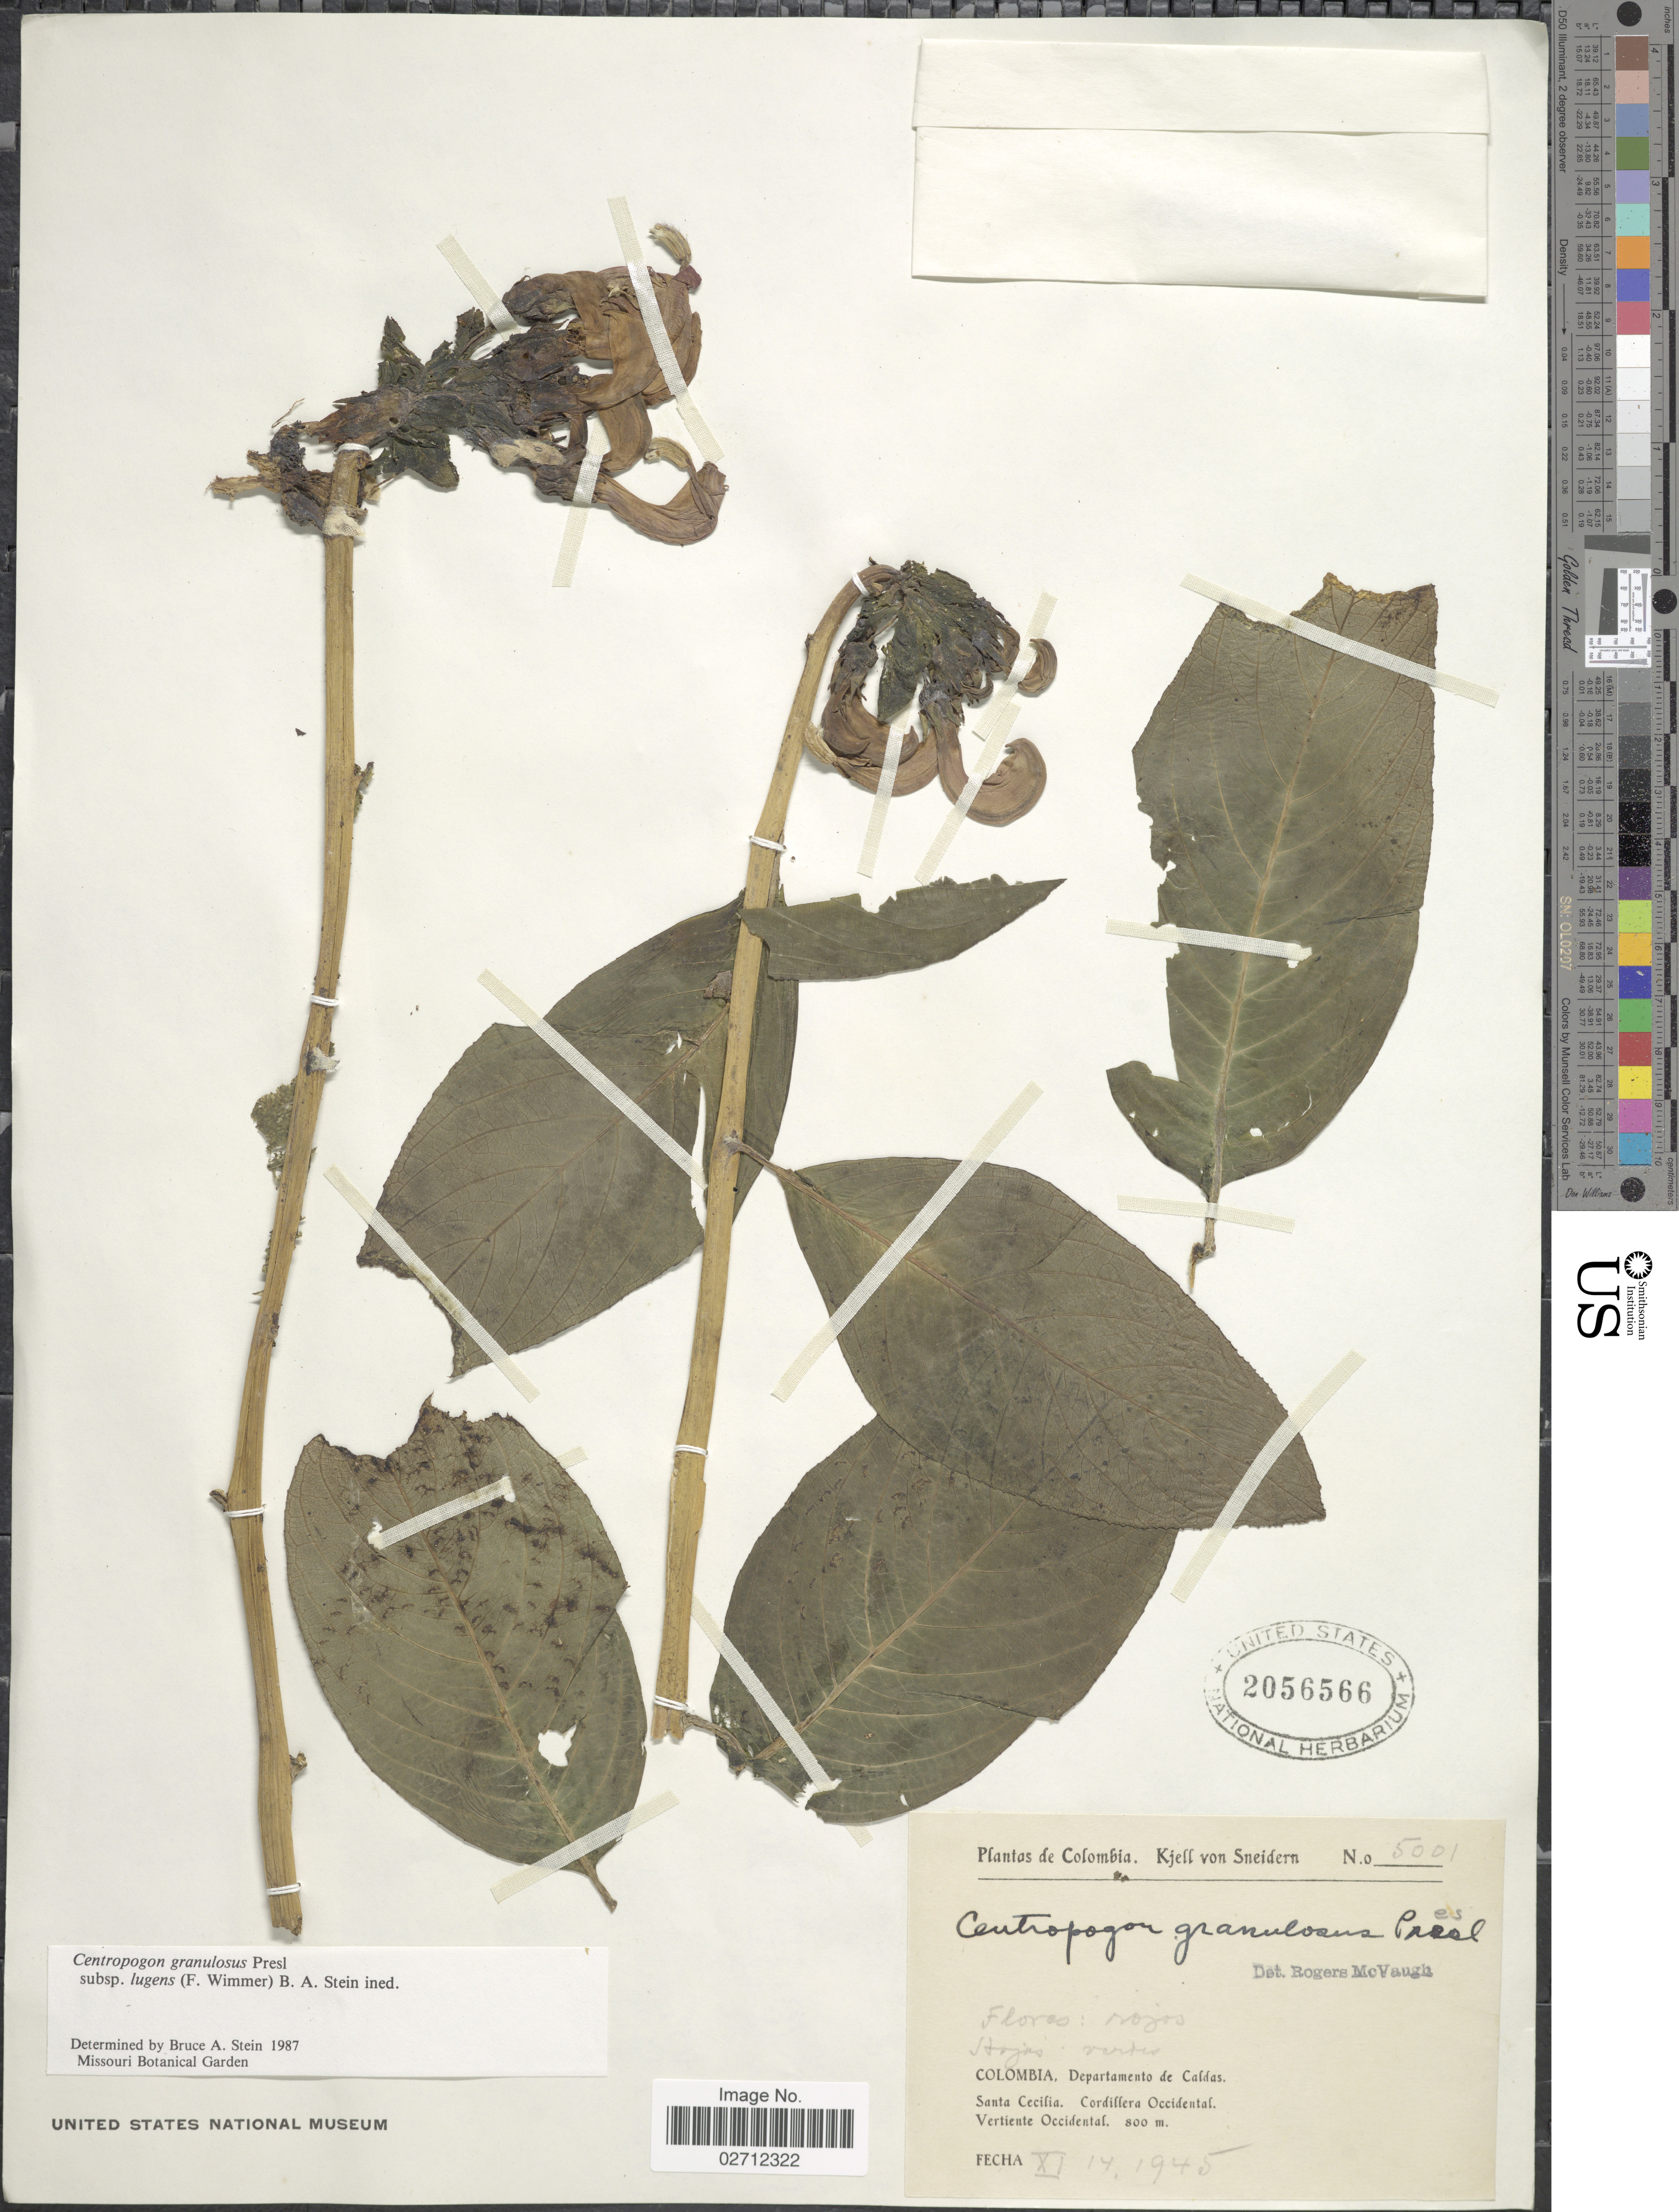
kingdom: Plantae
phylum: Tracheophyta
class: Magnoliopsida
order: Asterales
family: Campanulaceae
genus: Centropogon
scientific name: Centropogon granulosus subsp. lugens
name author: B.A. Stein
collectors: K. von Sneidern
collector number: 5001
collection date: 1945-11-14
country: Colombia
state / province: Caldas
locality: Departamento de Caldas. Santa Cecilia. Cordillera Occidental. Vertiente Occidental.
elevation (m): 800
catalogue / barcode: US 2056566